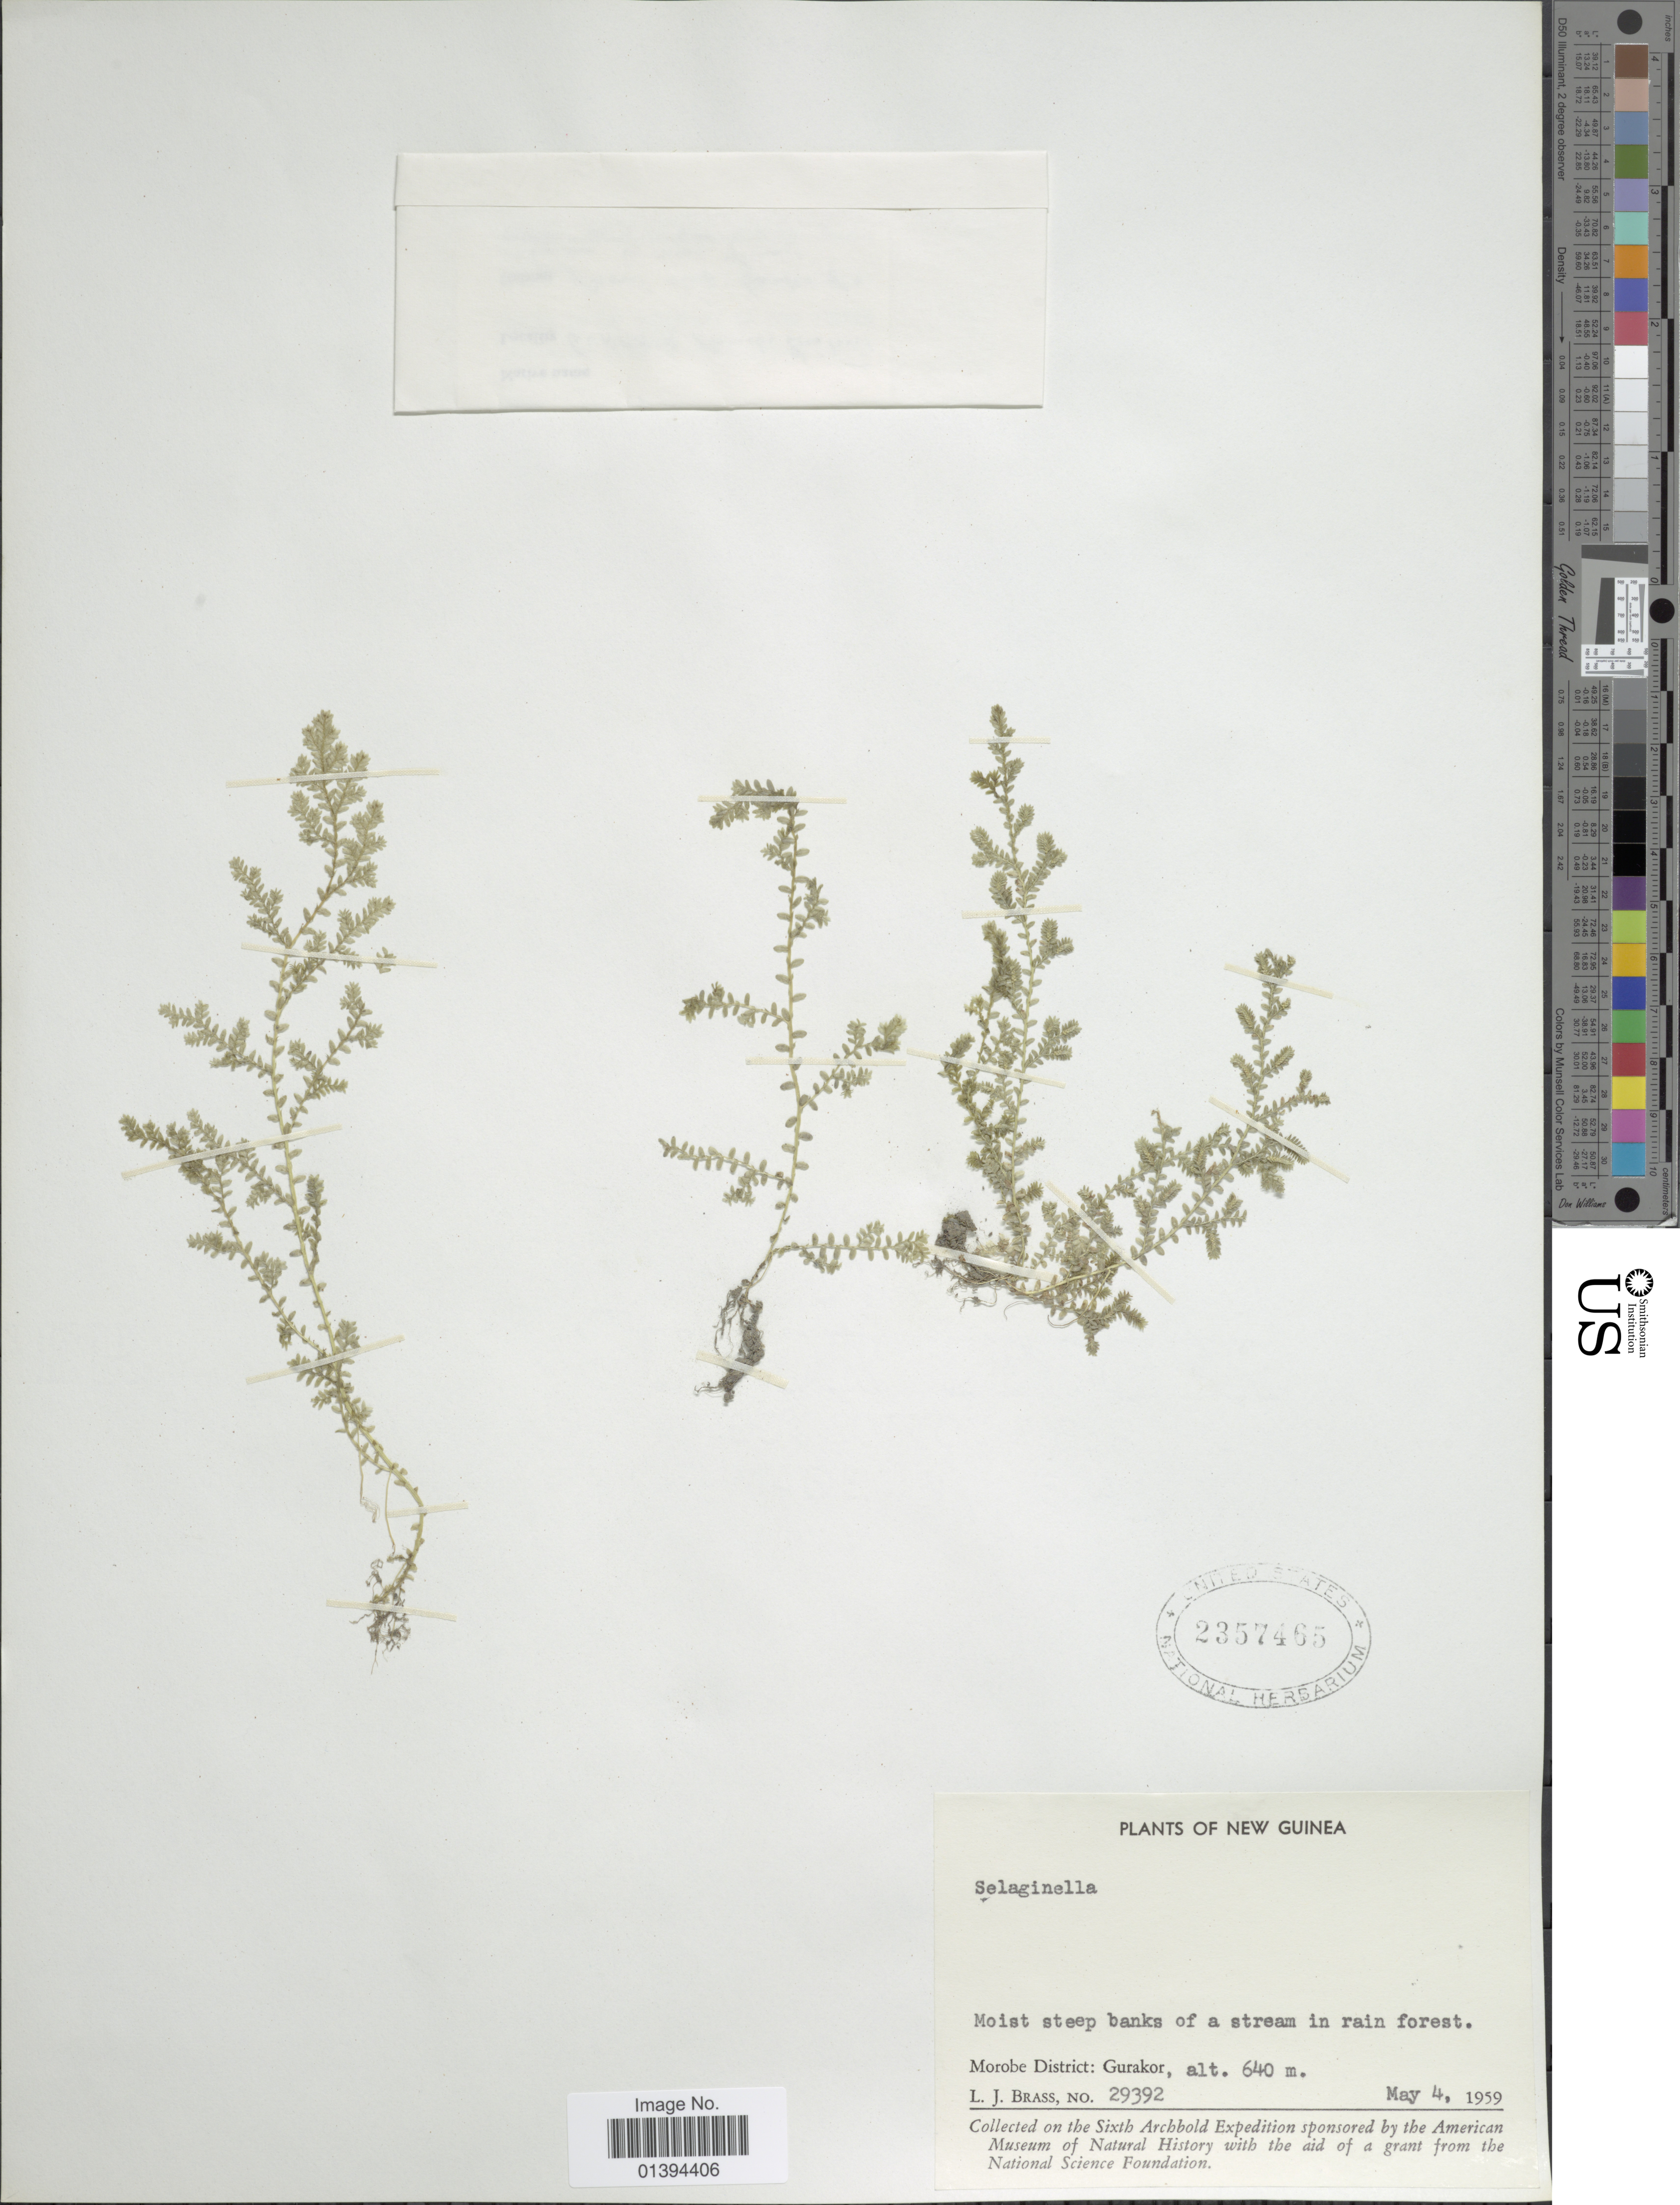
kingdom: Plantae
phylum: Tracheophyta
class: Lycopodiopsida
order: Selaginellales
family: Selaginellaceae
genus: Selaginella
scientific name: Selaginella sp.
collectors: L. J. Brass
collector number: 29392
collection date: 1959-05-04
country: Papua New Guinea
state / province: Morobe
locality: New Guinea, Morobe District: Gurakor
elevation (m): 640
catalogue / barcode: US 2357465